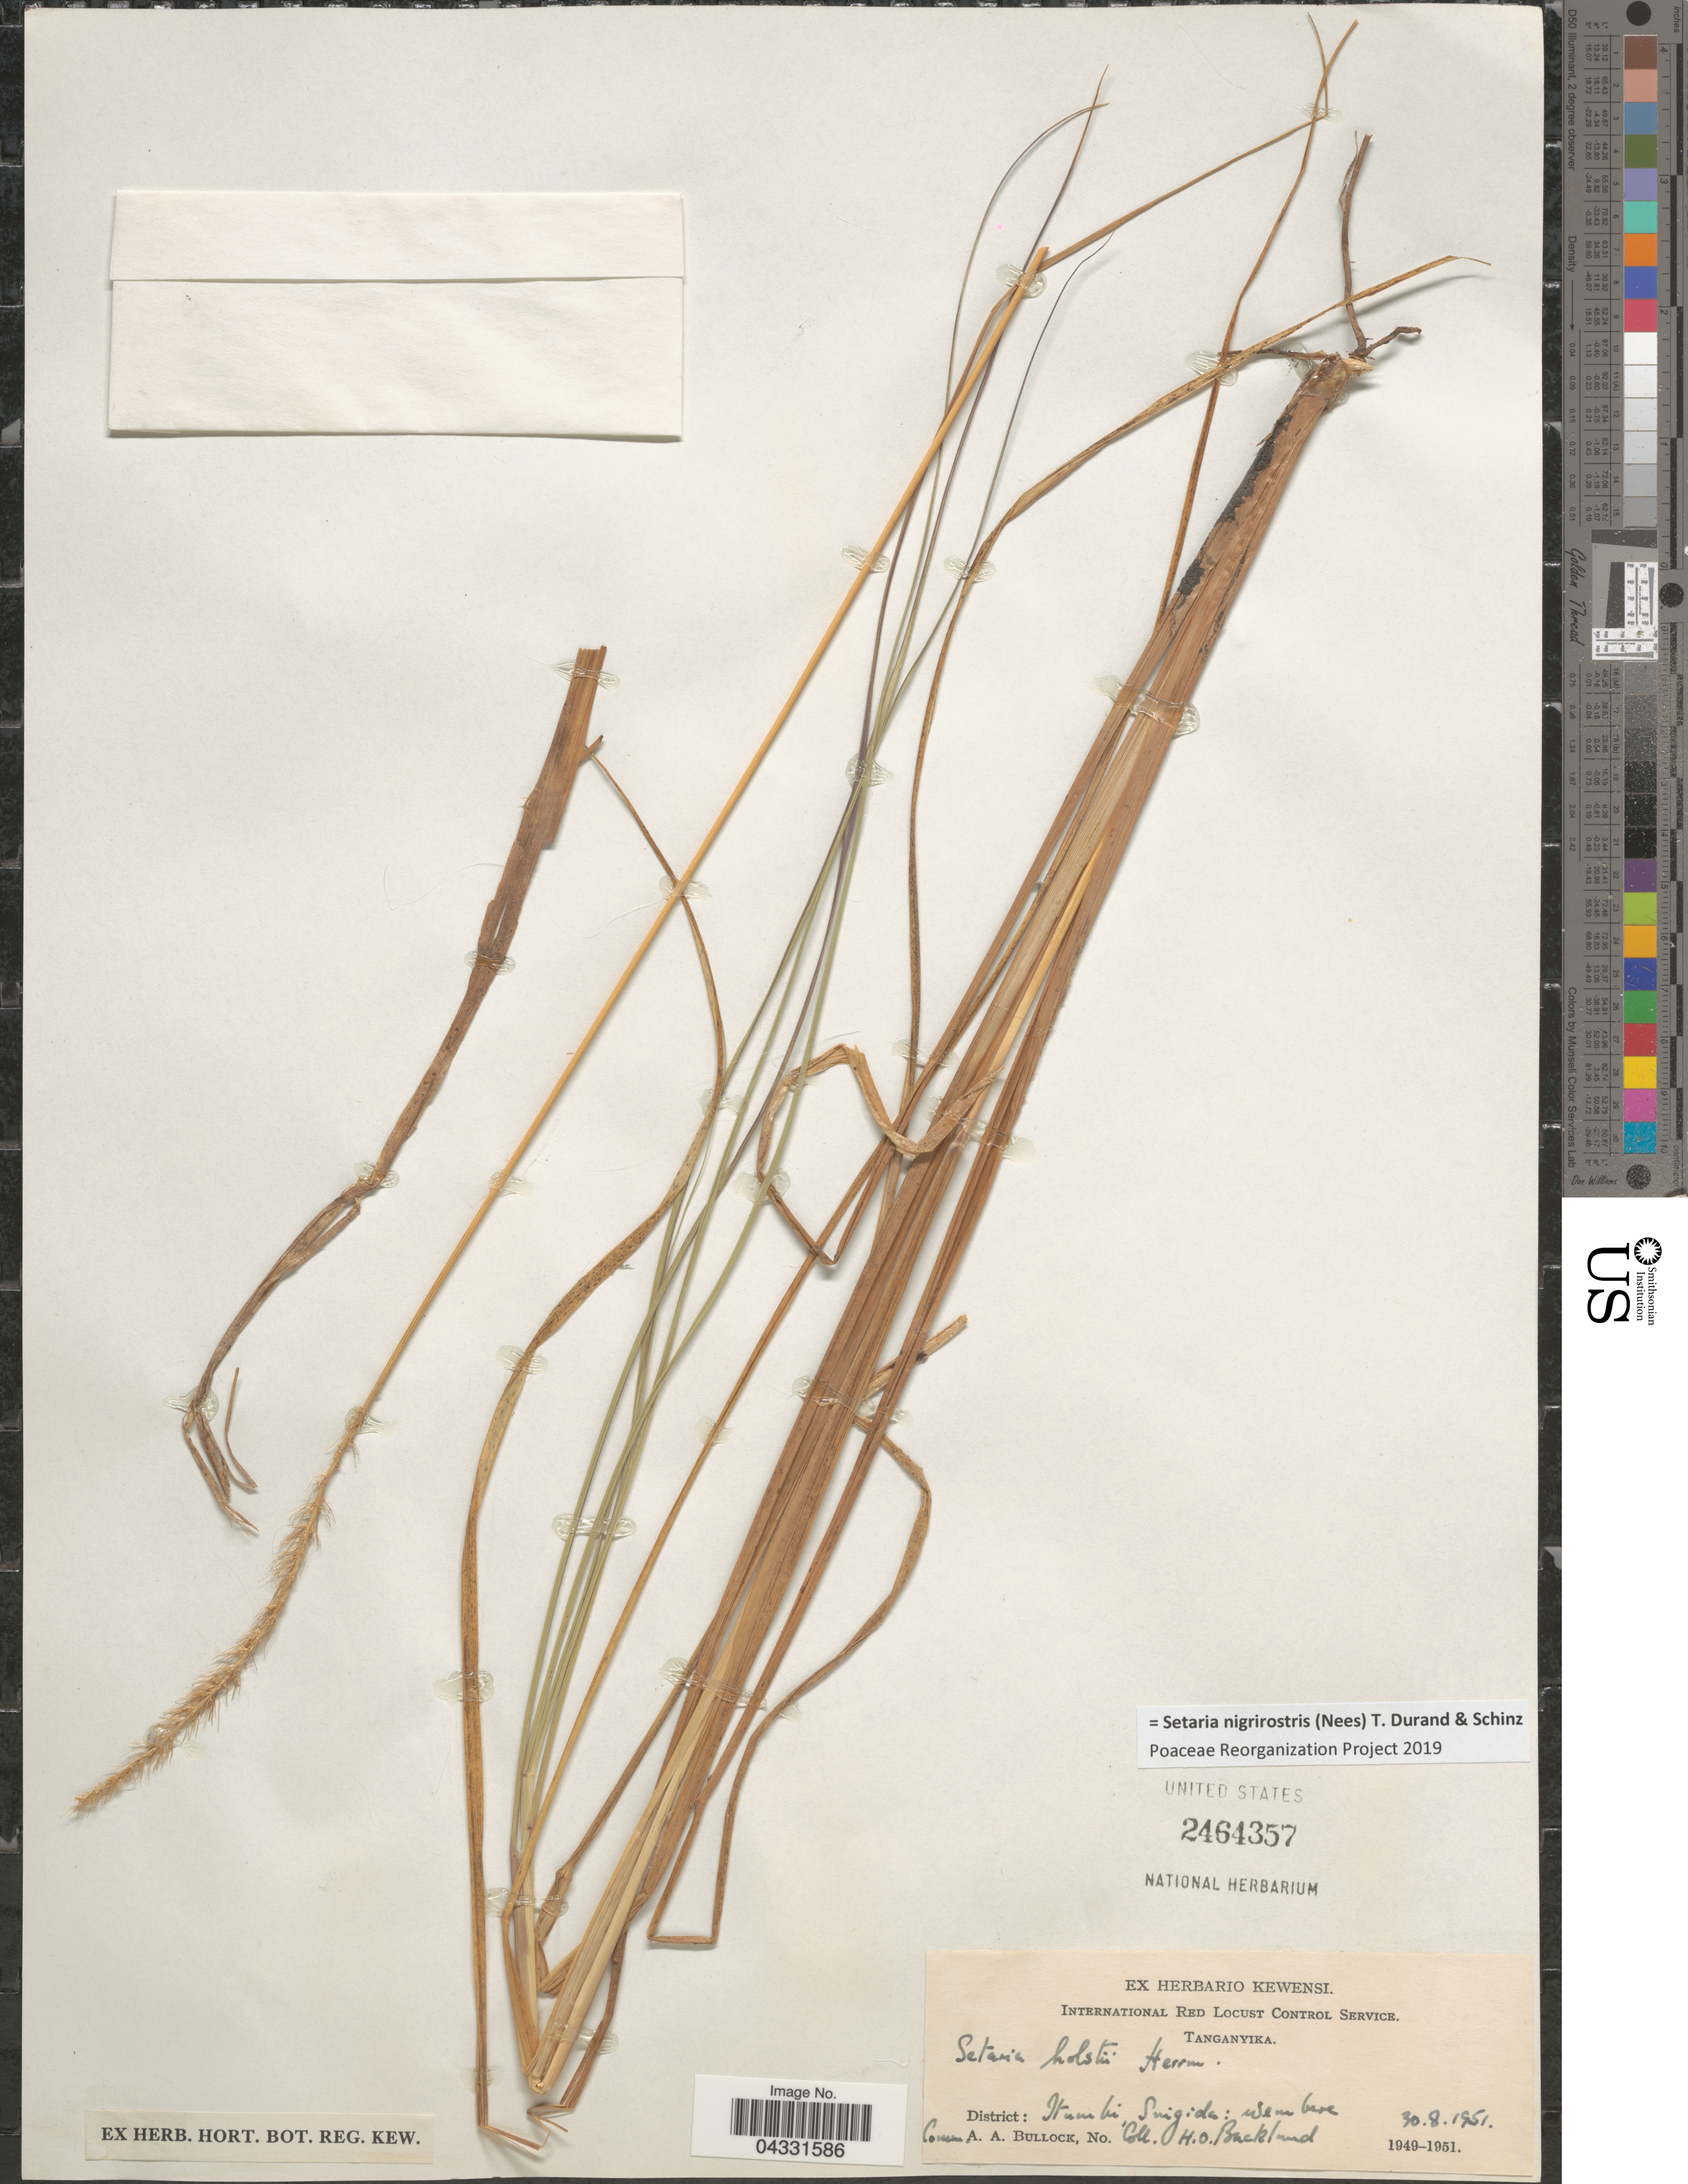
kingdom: Plantae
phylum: Tracheophyta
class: Liliopsida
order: Poales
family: Poaceae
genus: Setaria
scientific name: Setaria nigrirostris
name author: (Nees) Durand & Schinz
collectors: H. Backland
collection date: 1951-08-30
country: Tanzania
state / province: Singida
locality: Tanganyika. District: Itumbi, Singida: Wembere.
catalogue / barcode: US 2464357